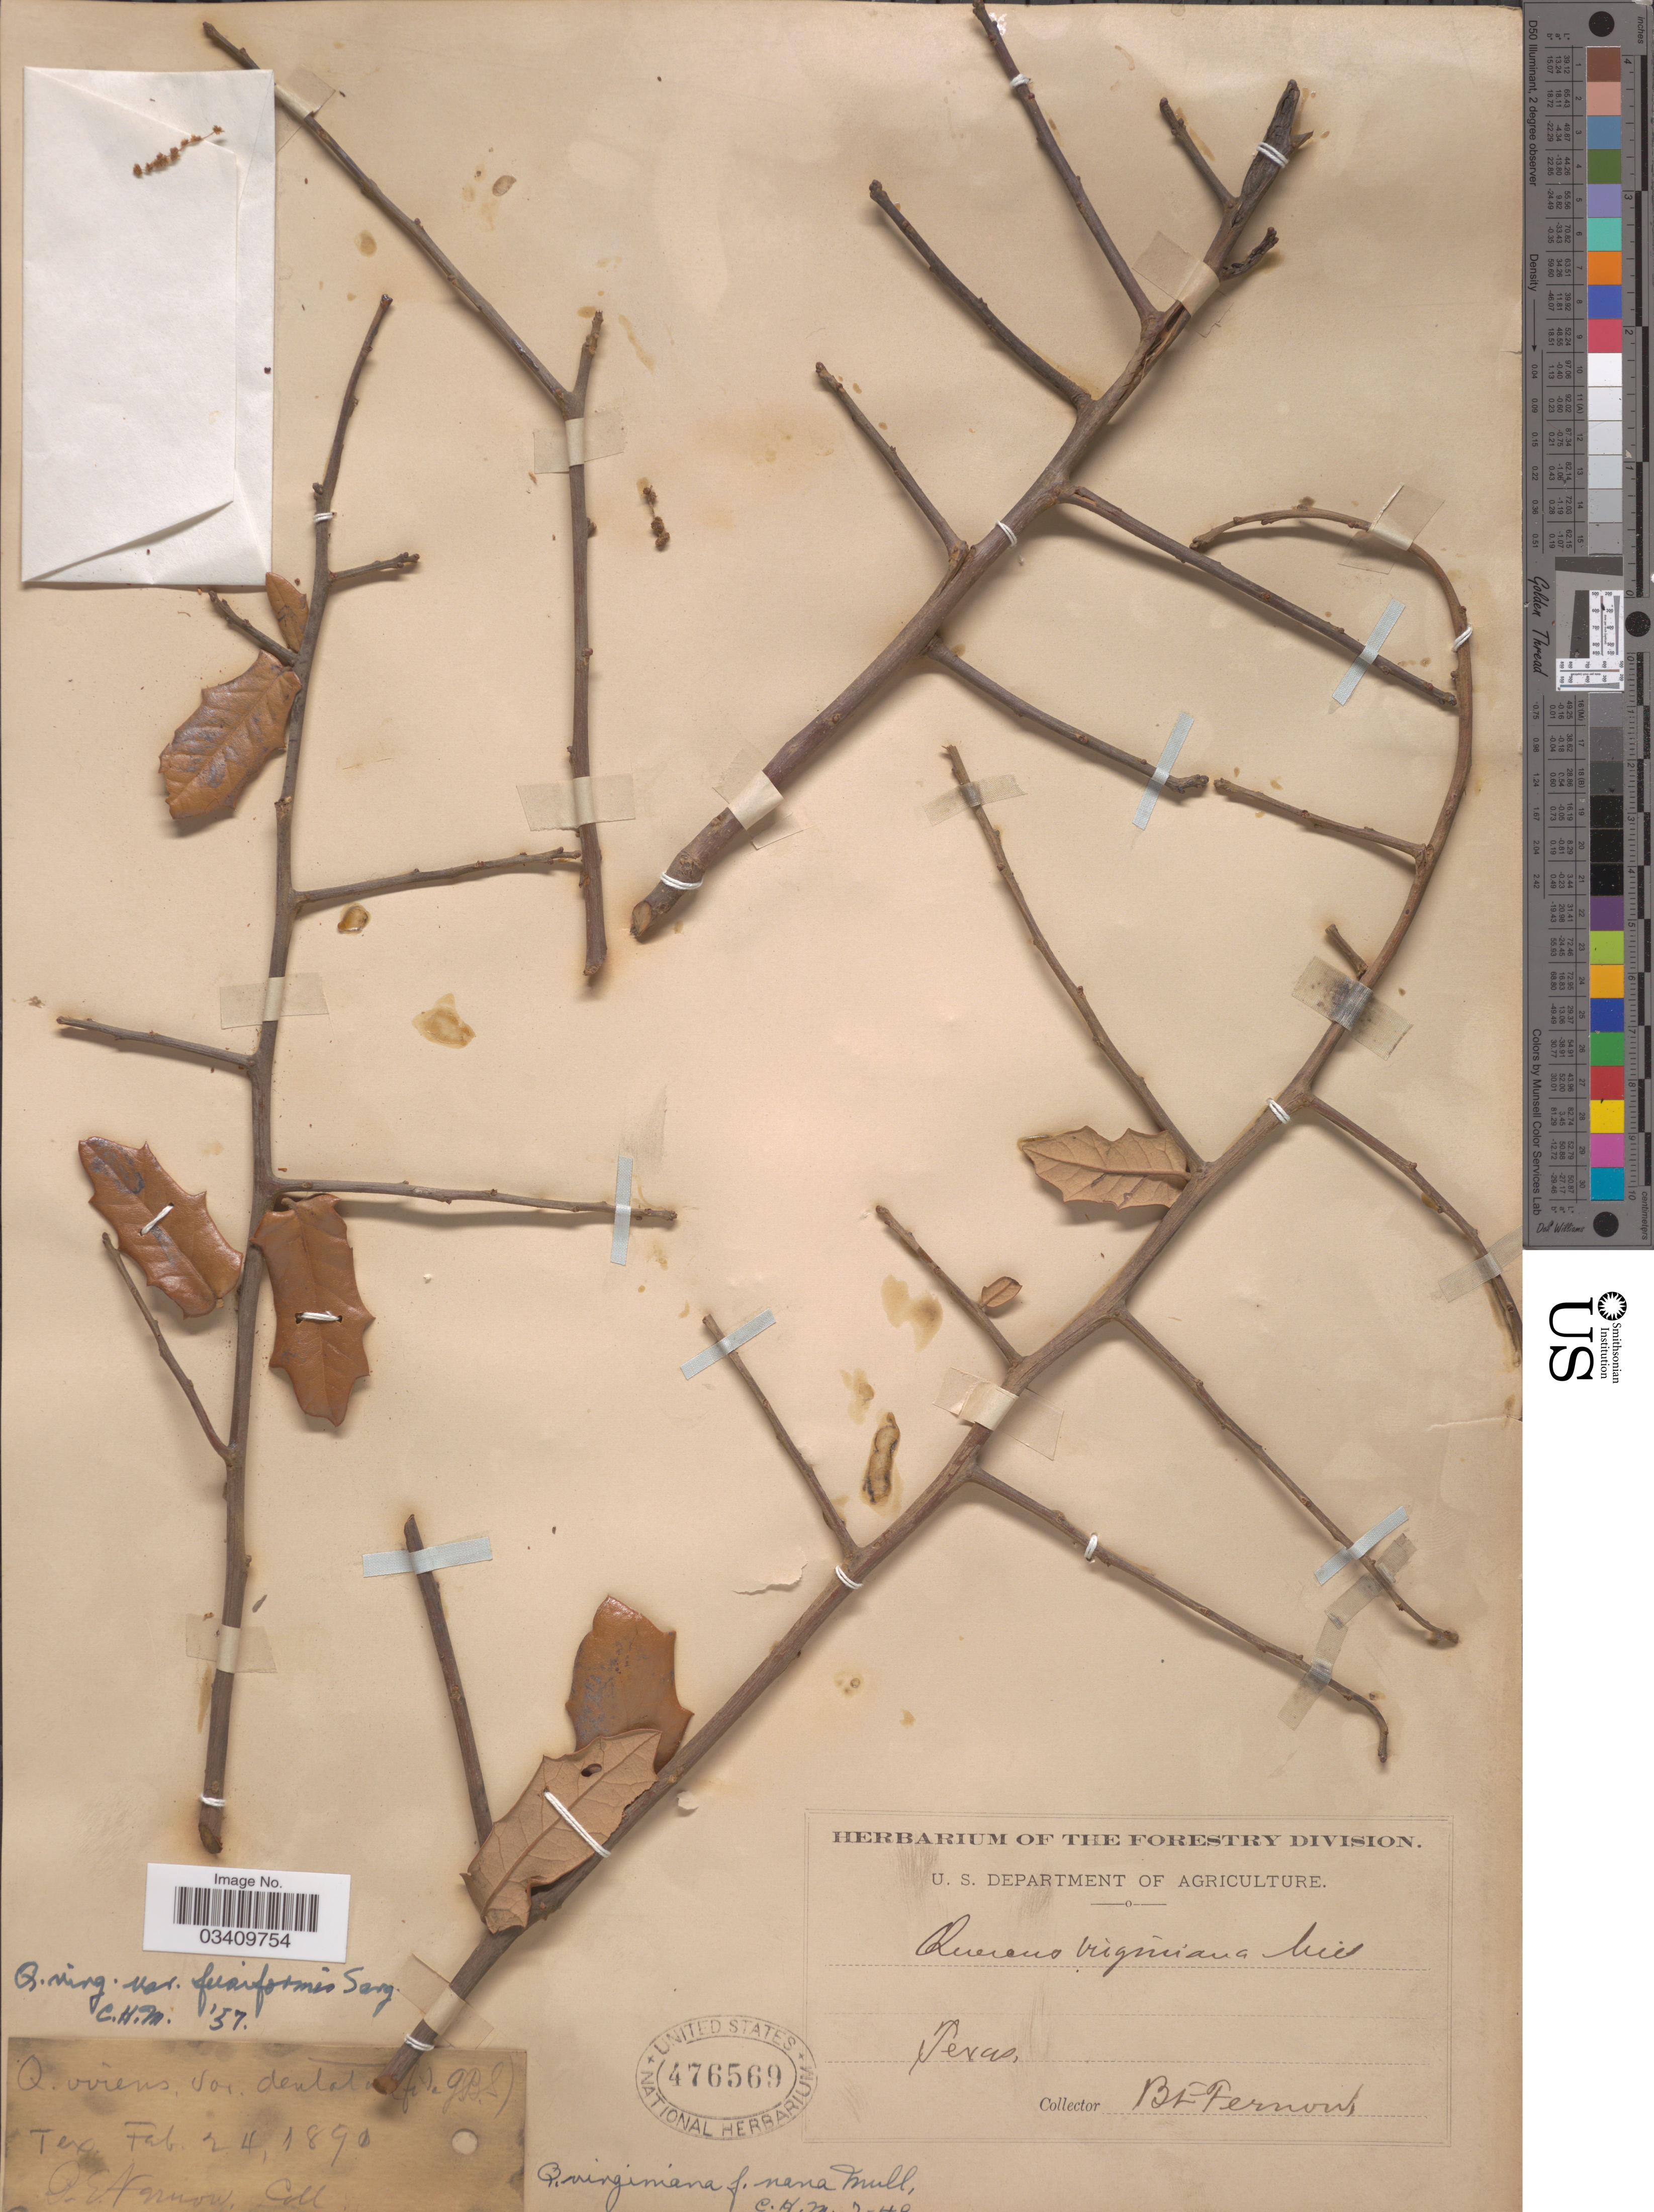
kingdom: Plantae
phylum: Tracheophyta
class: Magnoliopsida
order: Fagales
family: Fagaceae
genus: Quercus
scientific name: Quercus virginiana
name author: Mill.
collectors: B. Fernow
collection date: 1890-02-24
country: United States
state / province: Texas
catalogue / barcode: US 476569